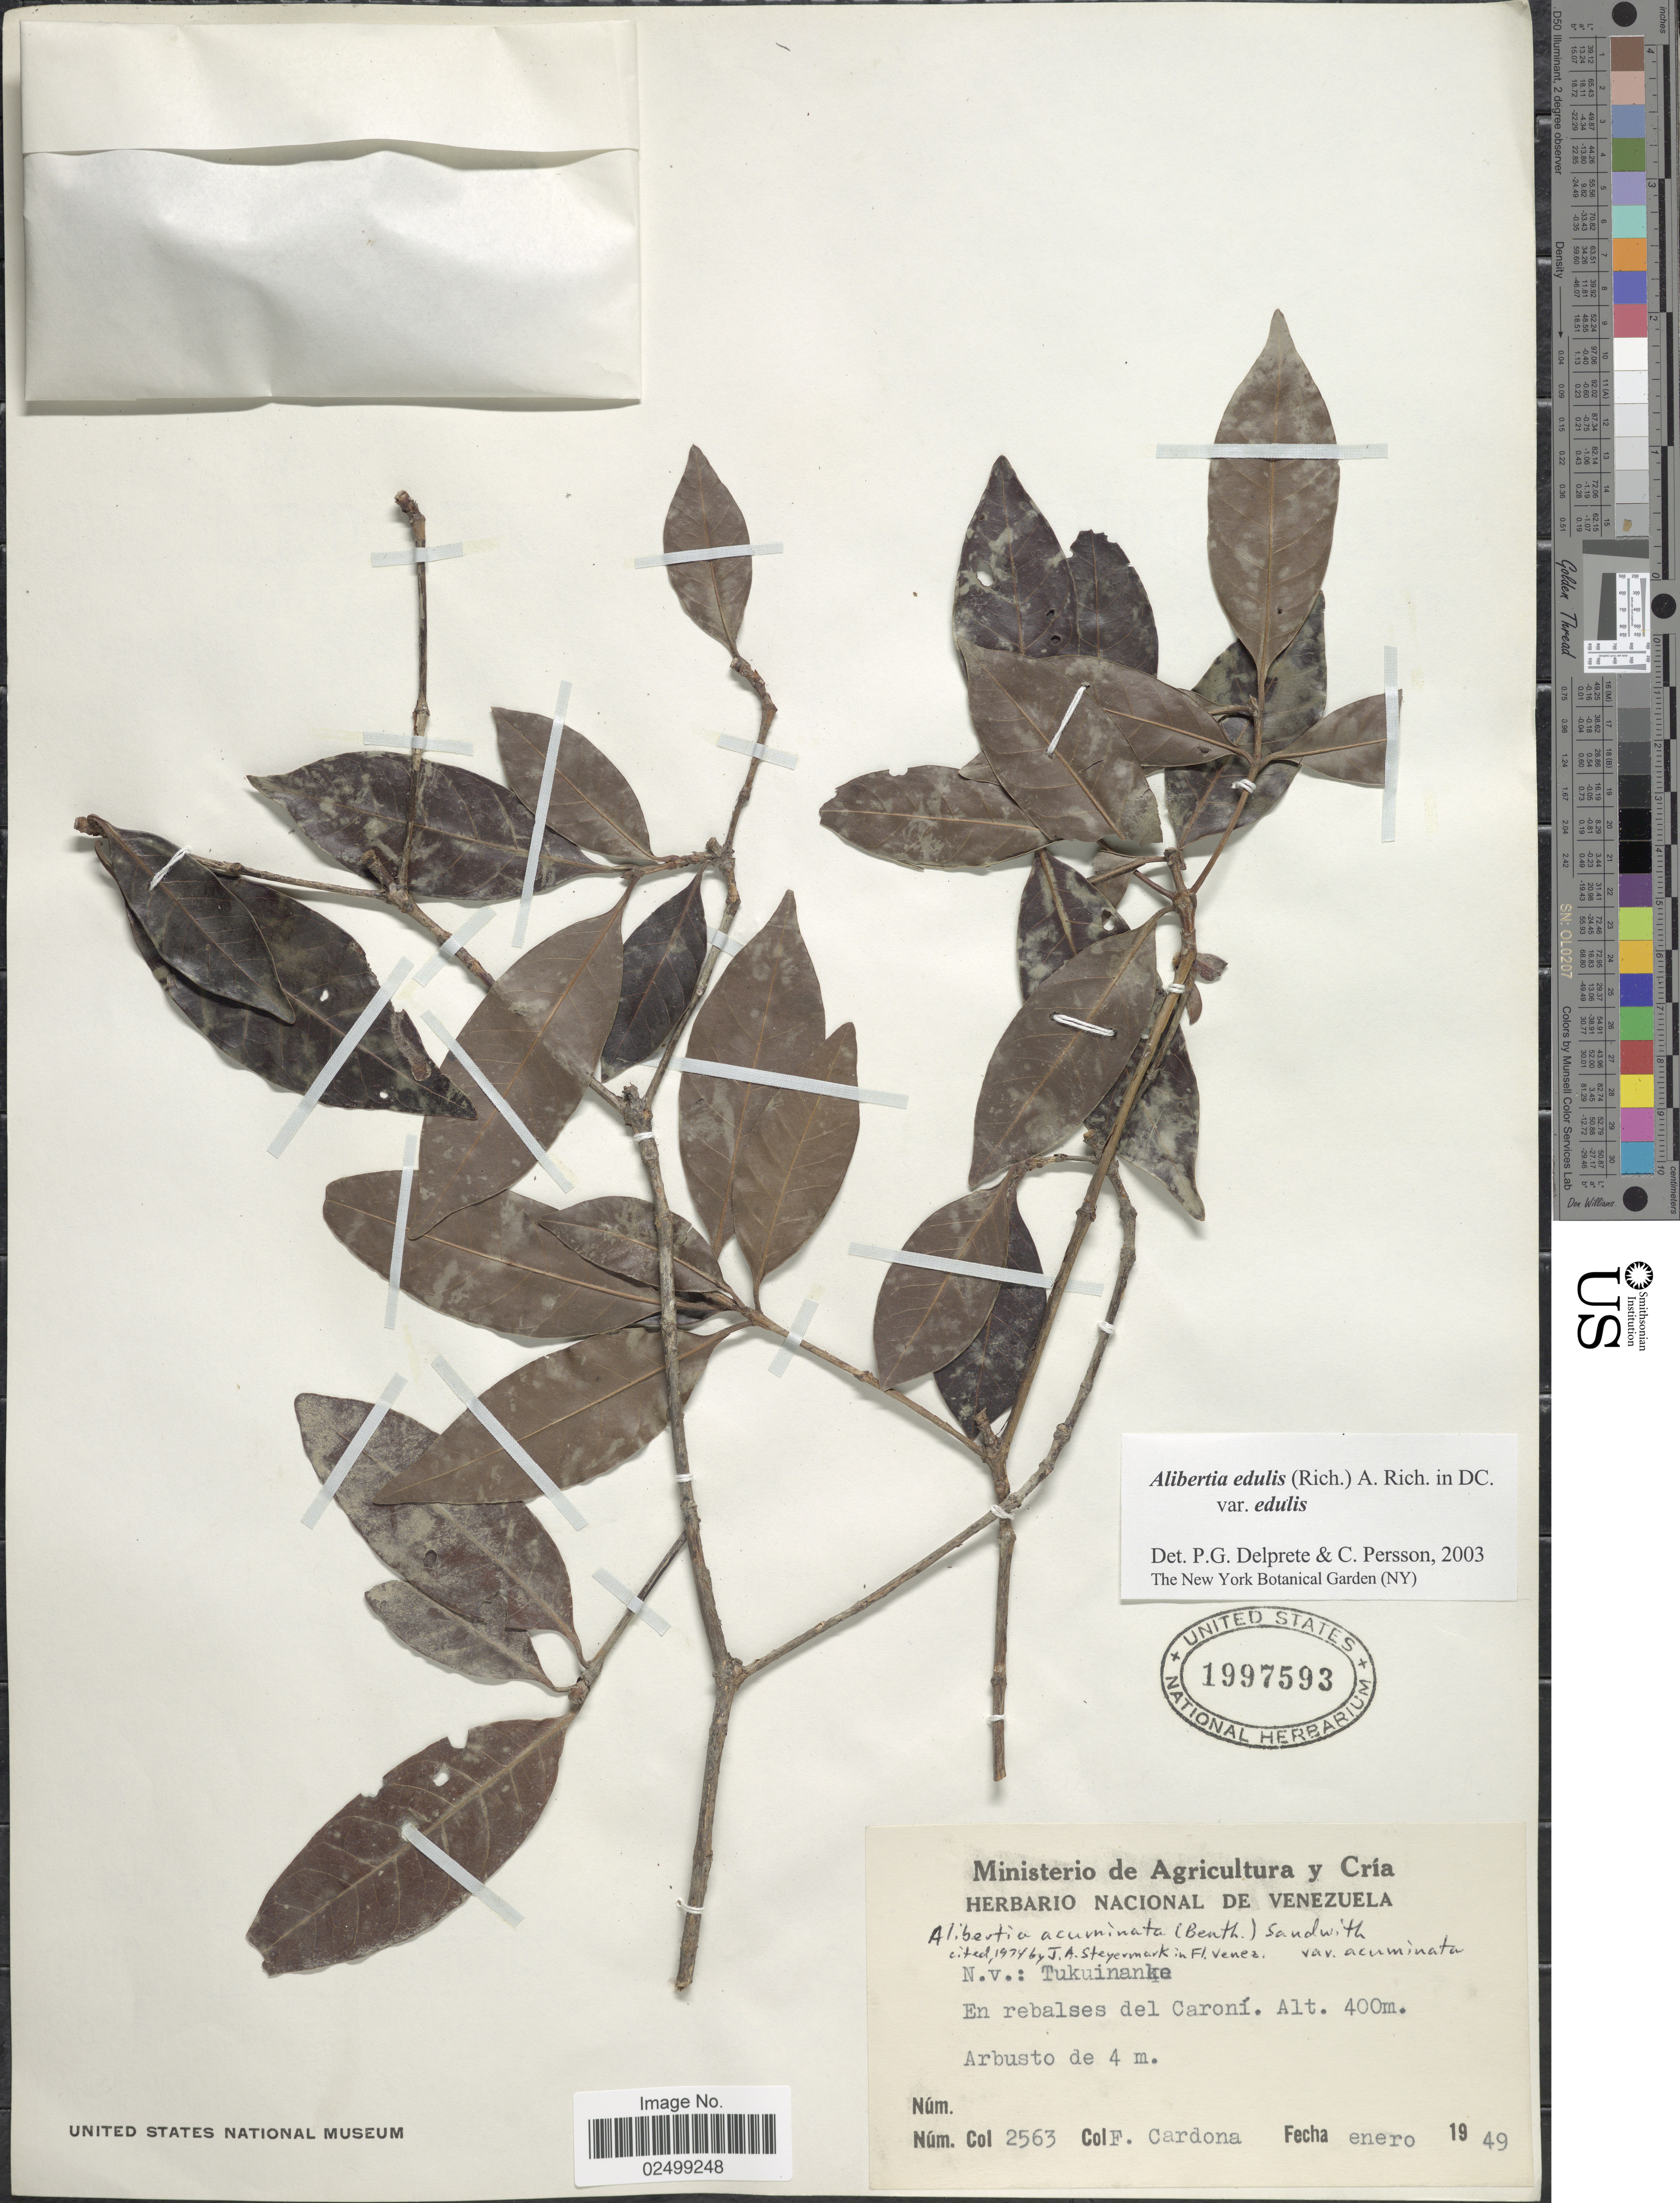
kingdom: Plantae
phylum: Tracheophyta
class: Magnoliopsida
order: Gentianales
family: Rubiaceae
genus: Alibertia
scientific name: Alibertia edulis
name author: (Rich.) A. Rich. ex DC.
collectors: F. Cardona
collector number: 2563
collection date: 1949-01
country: Venezuela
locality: En rebalses del Caroní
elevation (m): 400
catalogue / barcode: US 1997593